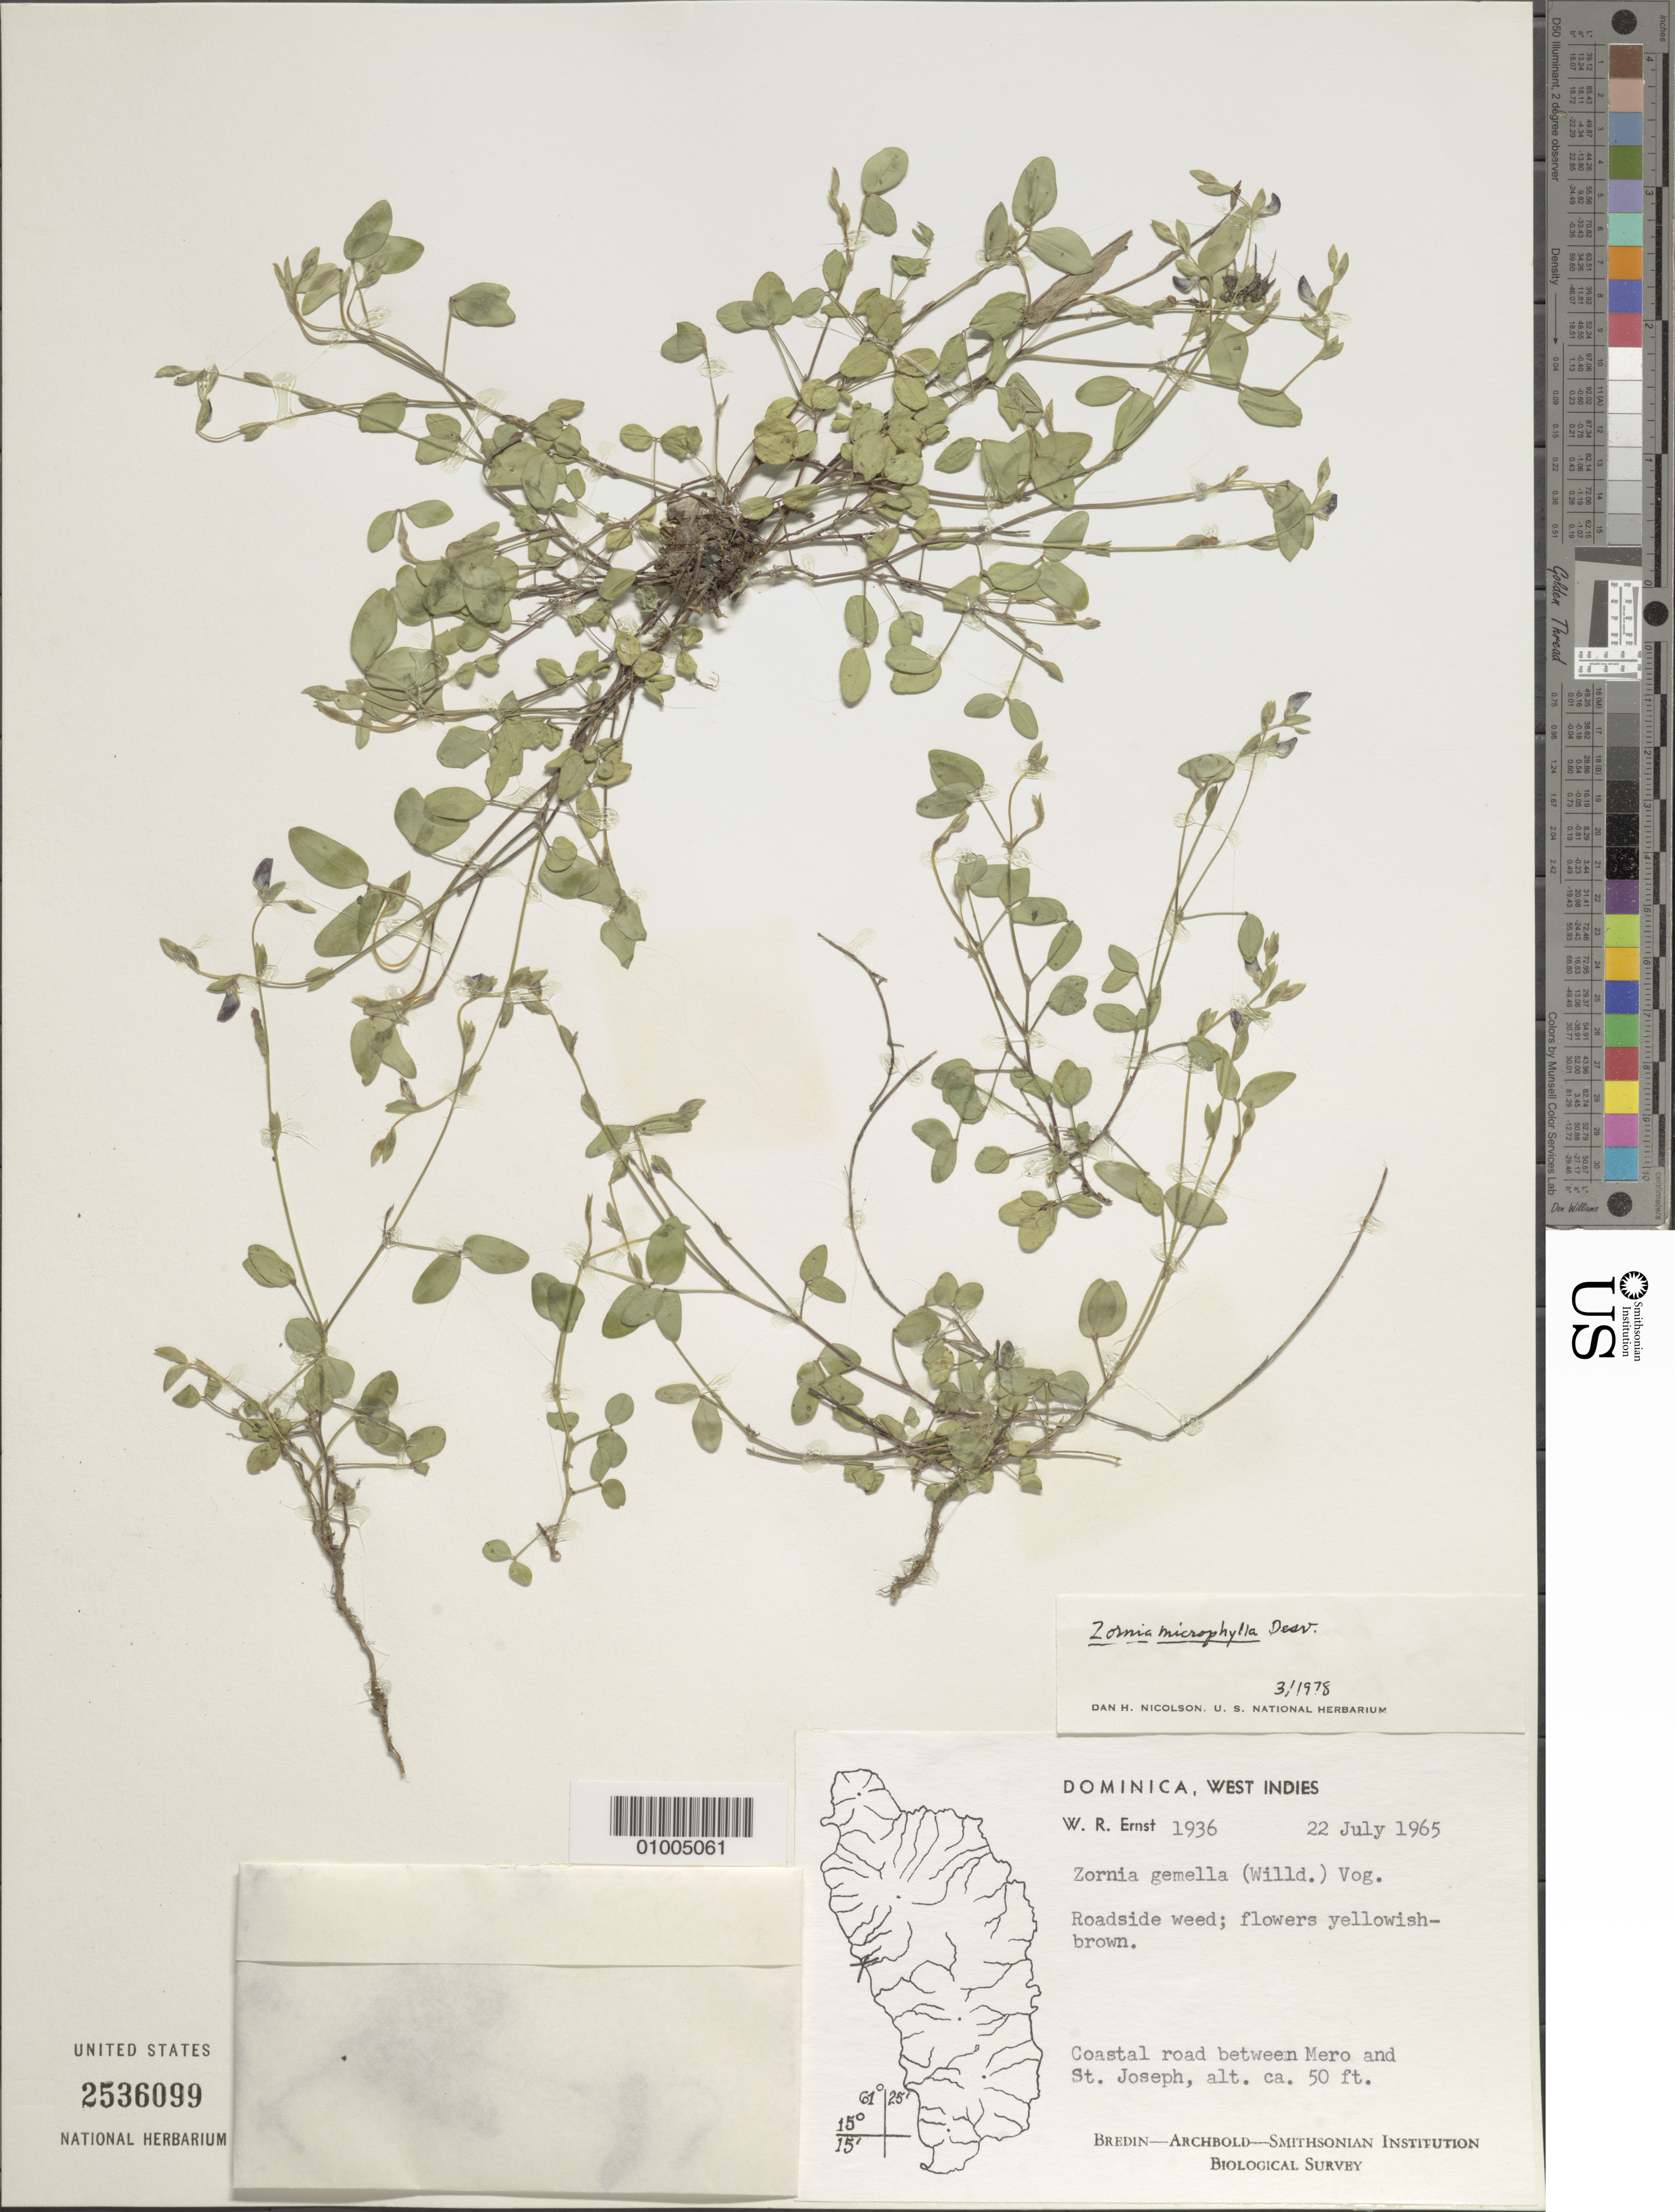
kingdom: Plantae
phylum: Tracheophyta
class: Magnoliopsida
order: Fabales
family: Fabaceae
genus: Zornia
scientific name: Zornia microphylla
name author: Desv.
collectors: W. R. Ernst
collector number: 1936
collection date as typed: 22 Jul 1965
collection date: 1965-07-22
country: Dominica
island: Dominica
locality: Coastal road between Mero and St. Joseph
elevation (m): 15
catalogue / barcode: US 2536099